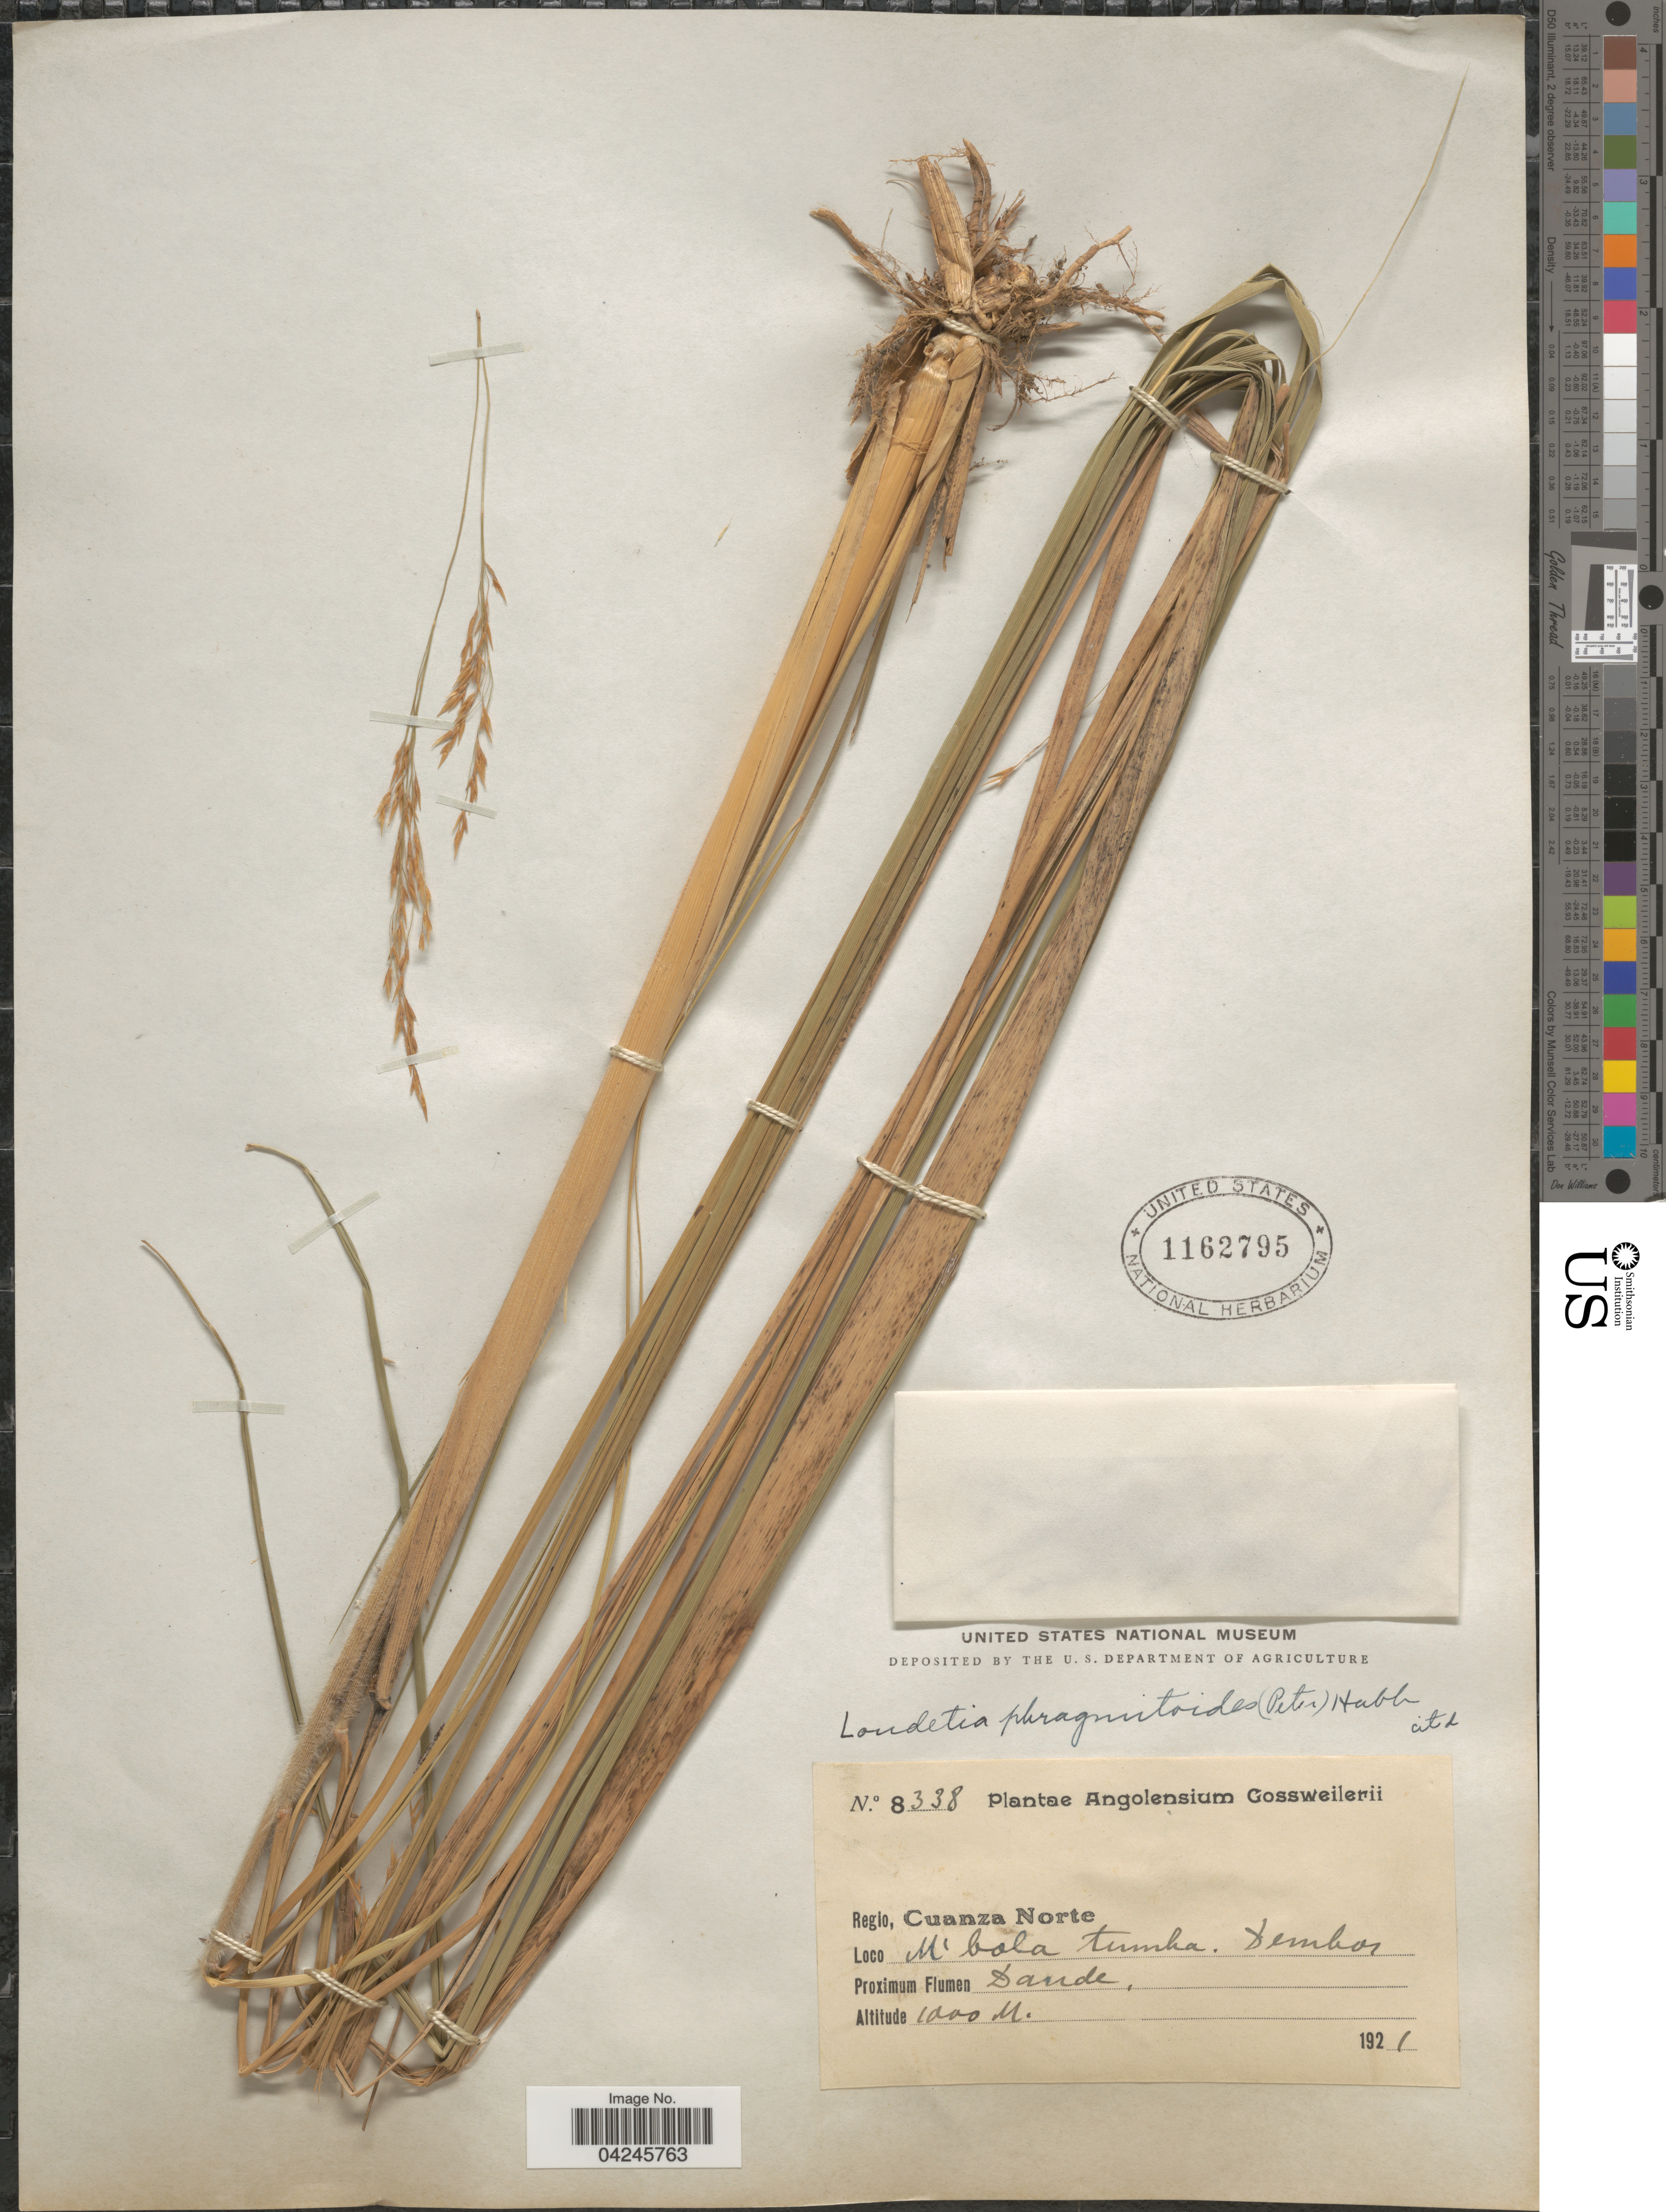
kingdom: Plantae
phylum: Tracheophyta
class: Liliopsida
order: Poales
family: Poaceae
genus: Loudetia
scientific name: Loudetia phragmitoides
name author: (Peter) C.E. Hubb.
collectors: -. Gossweiler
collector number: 8338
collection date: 1921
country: Angola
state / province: Cuanza Norte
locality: Regio, Cuanza Norte. M'bala tumha tembos. Proximum Flumen Dande.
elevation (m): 1000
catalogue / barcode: US 1162795